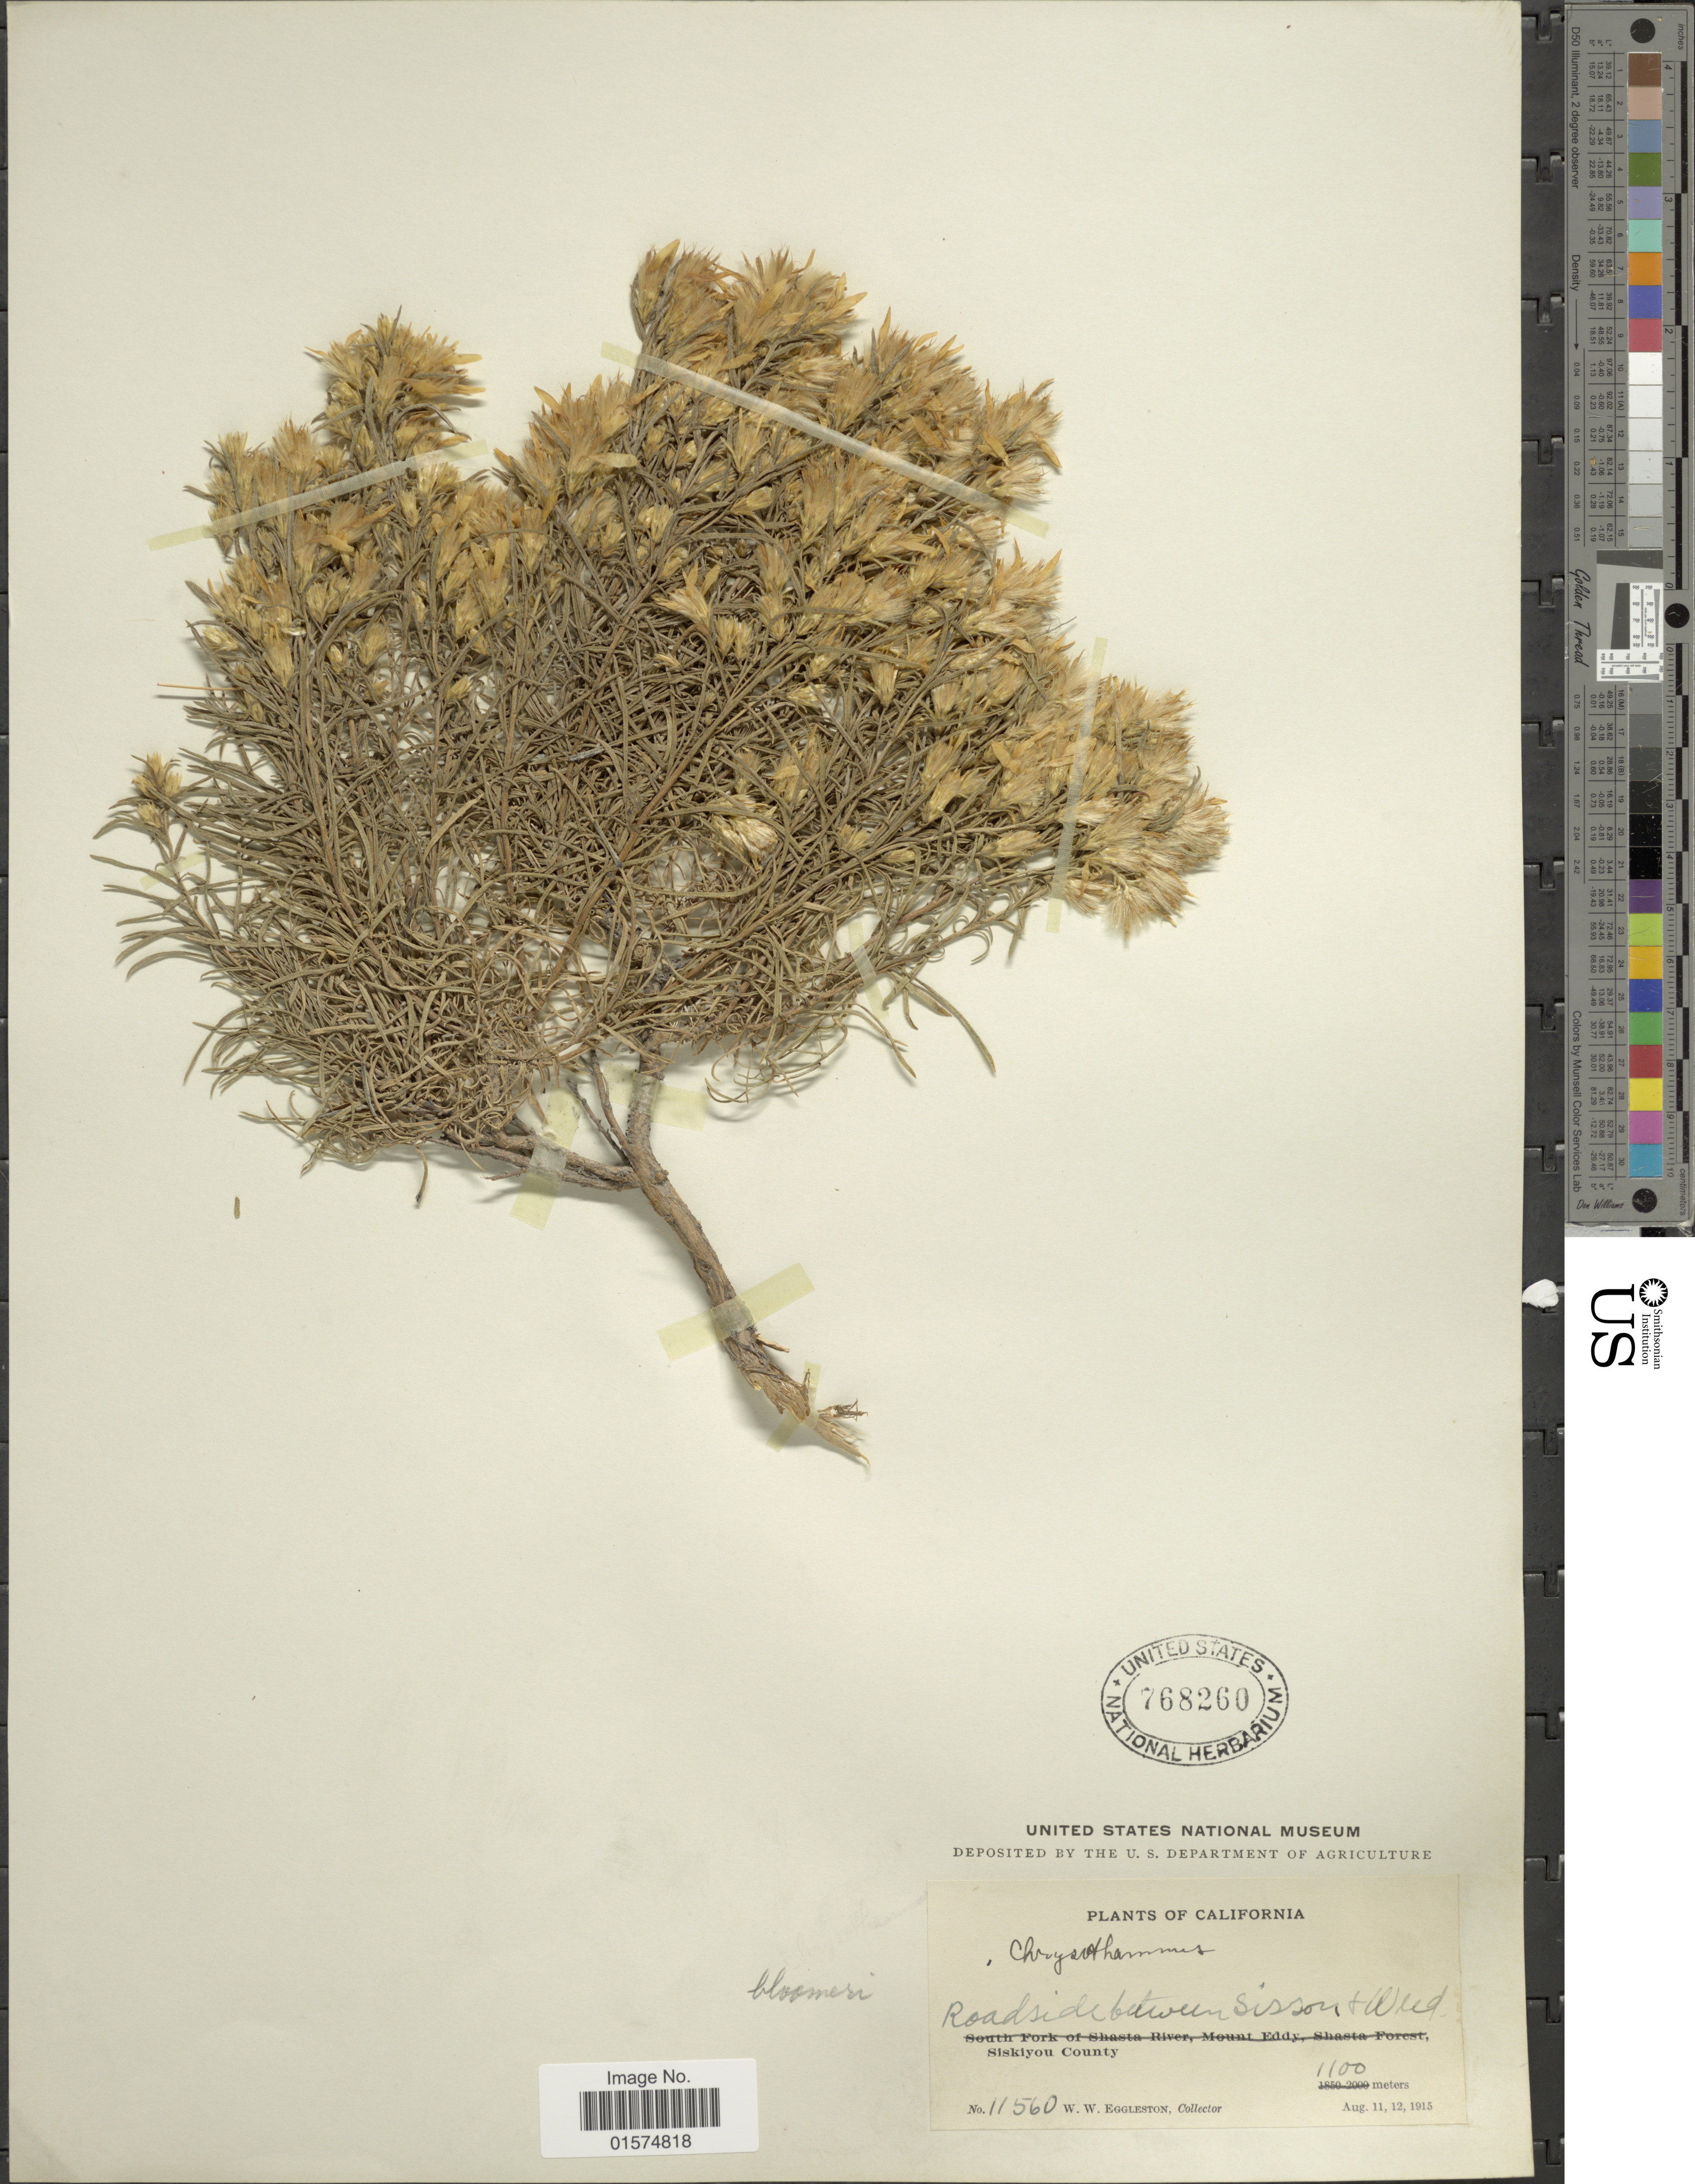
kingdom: Plantae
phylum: Tracheophyta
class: Magnoliopsida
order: Asterales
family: Asteraceae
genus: Ericameria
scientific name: Ericameria bloomeri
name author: (A. Gray) J.F. Macbr.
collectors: W. W. Eggleston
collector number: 11560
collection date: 1915-08-11/1915-08-12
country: United States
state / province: California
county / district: Siskiyou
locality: Roadside between Sison & Weed. Siskiyou County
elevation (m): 1100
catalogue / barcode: US 768260